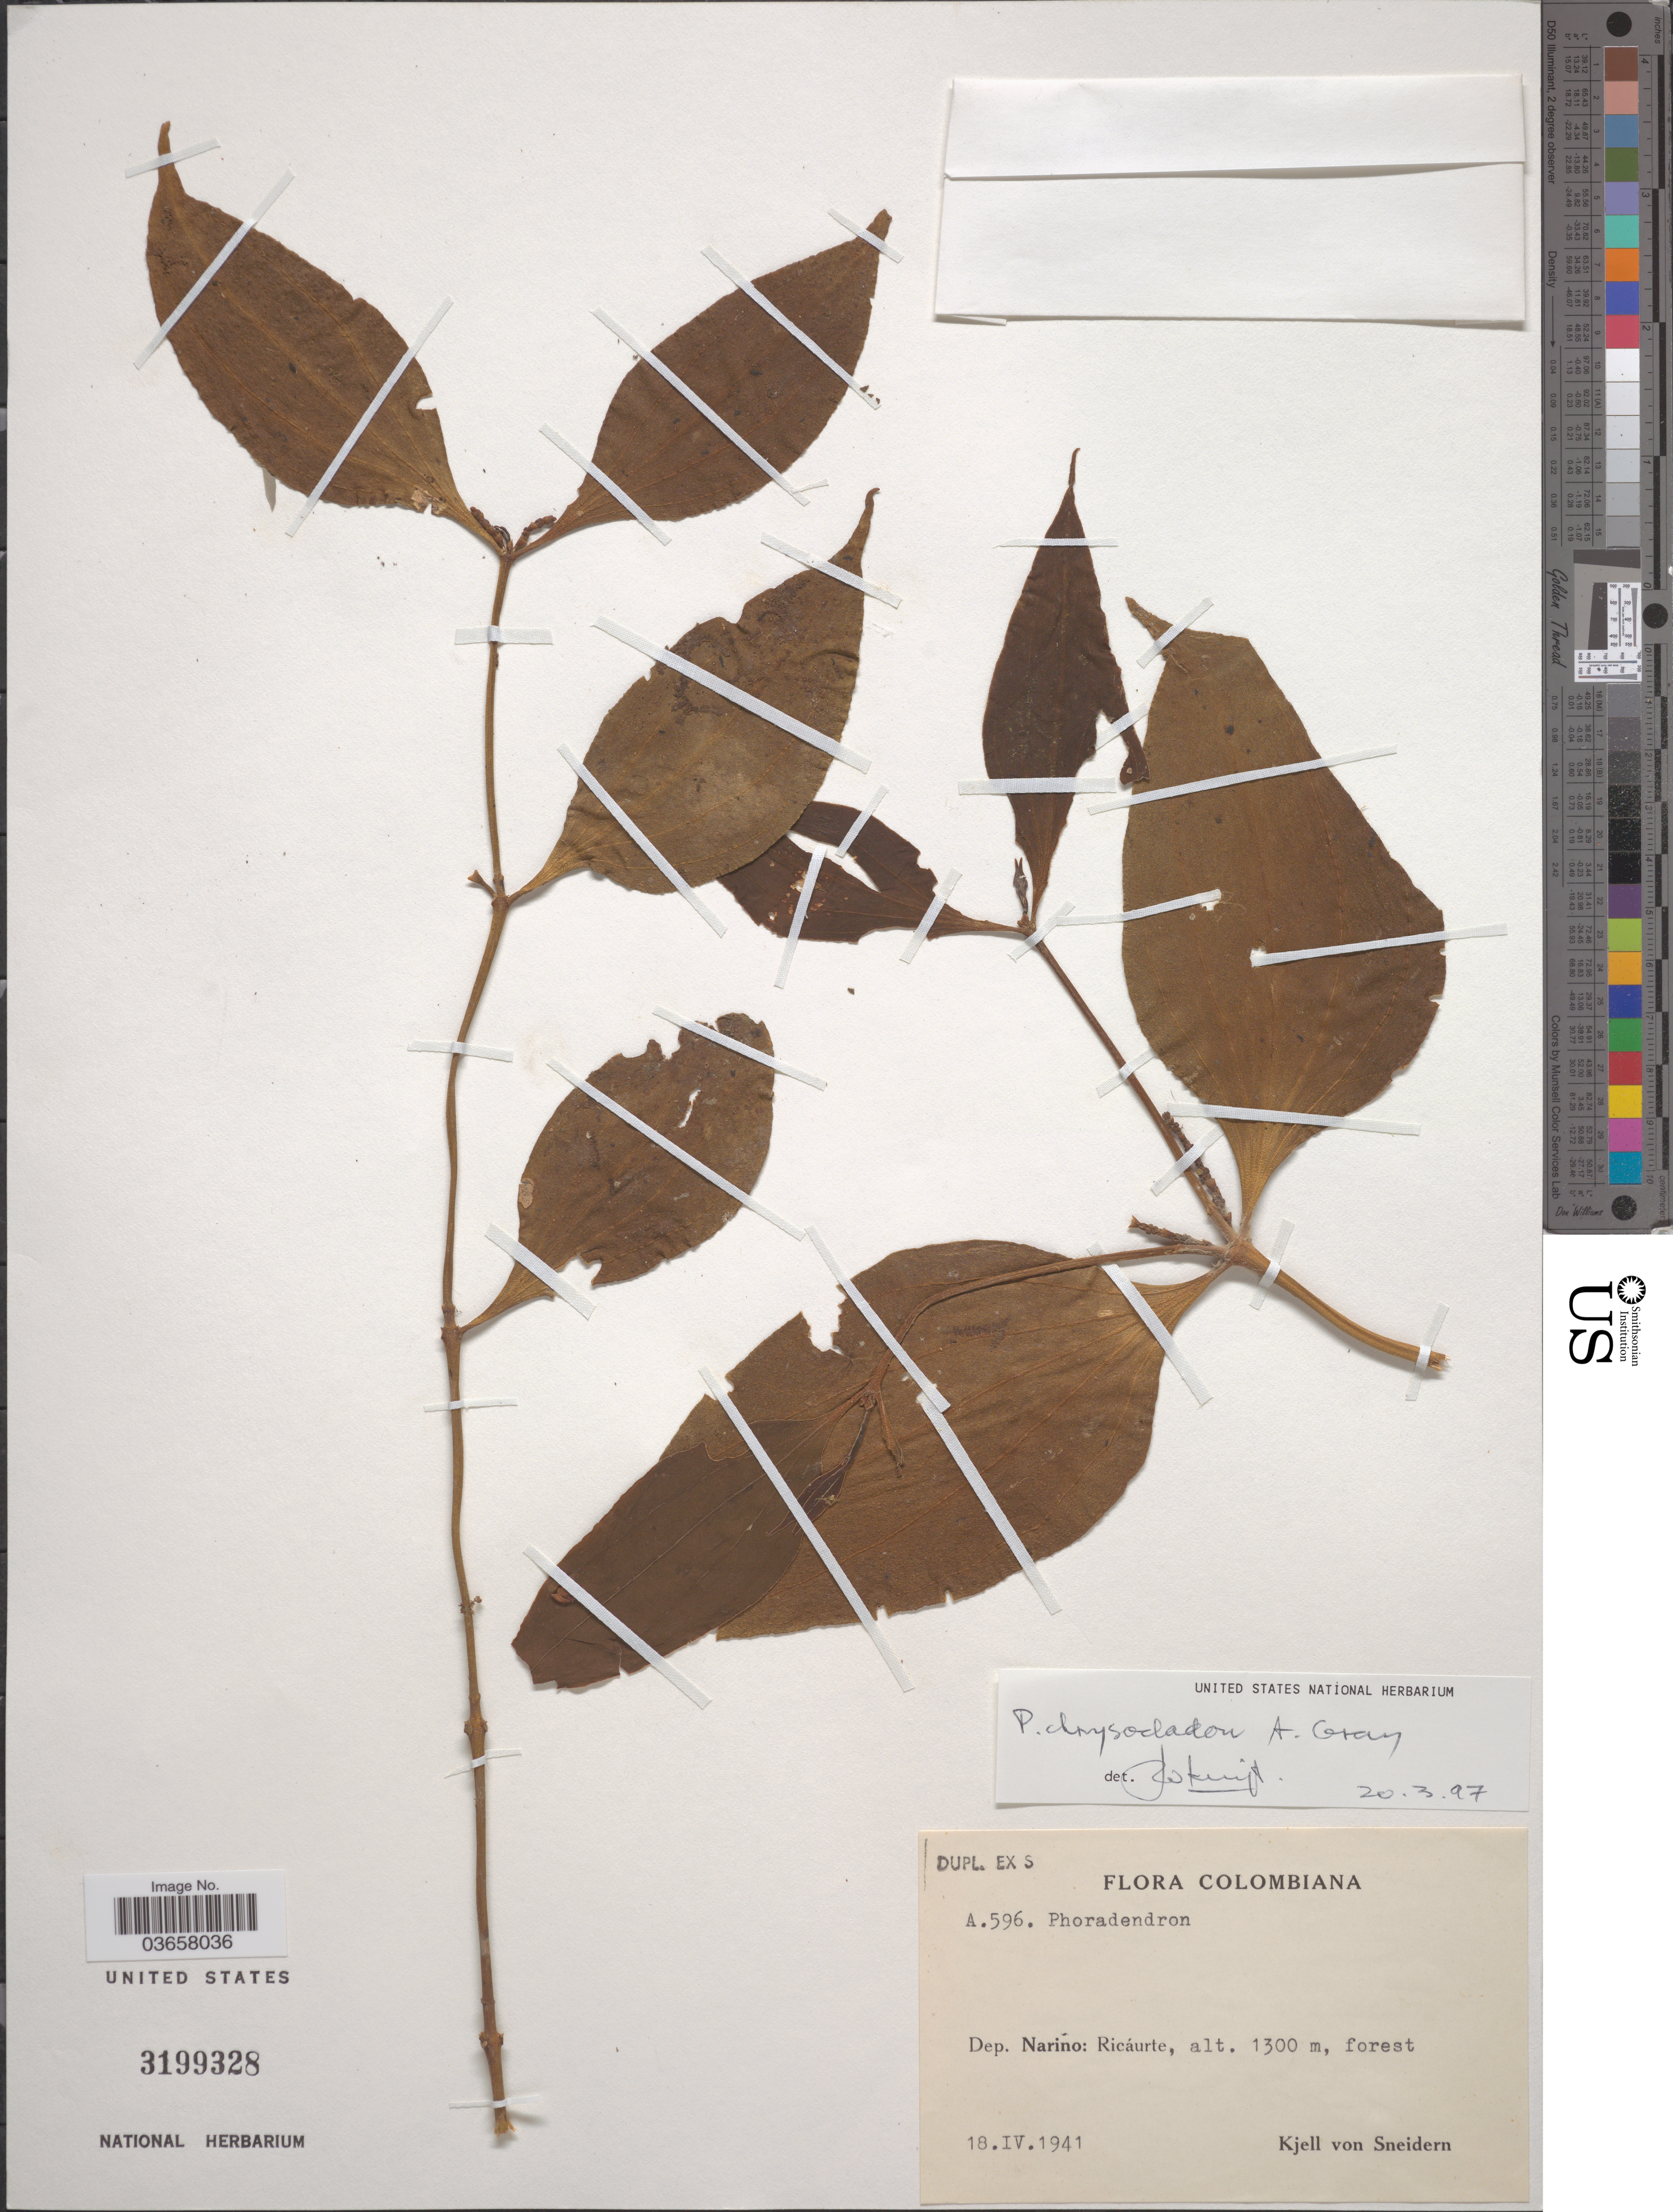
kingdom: Plantae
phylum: Tracheophyta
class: Magnoliopsida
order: Santalales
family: Viscaceae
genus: Phoradendron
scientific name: Phoradendron chrysocladon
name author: A. Gray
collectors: K. von Sneidern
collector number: A596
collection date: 1941-04-18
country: Colombia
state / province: Nariño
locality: Dep. Nariño: Ricáurte.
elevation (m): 1300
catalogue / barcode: US 3199328